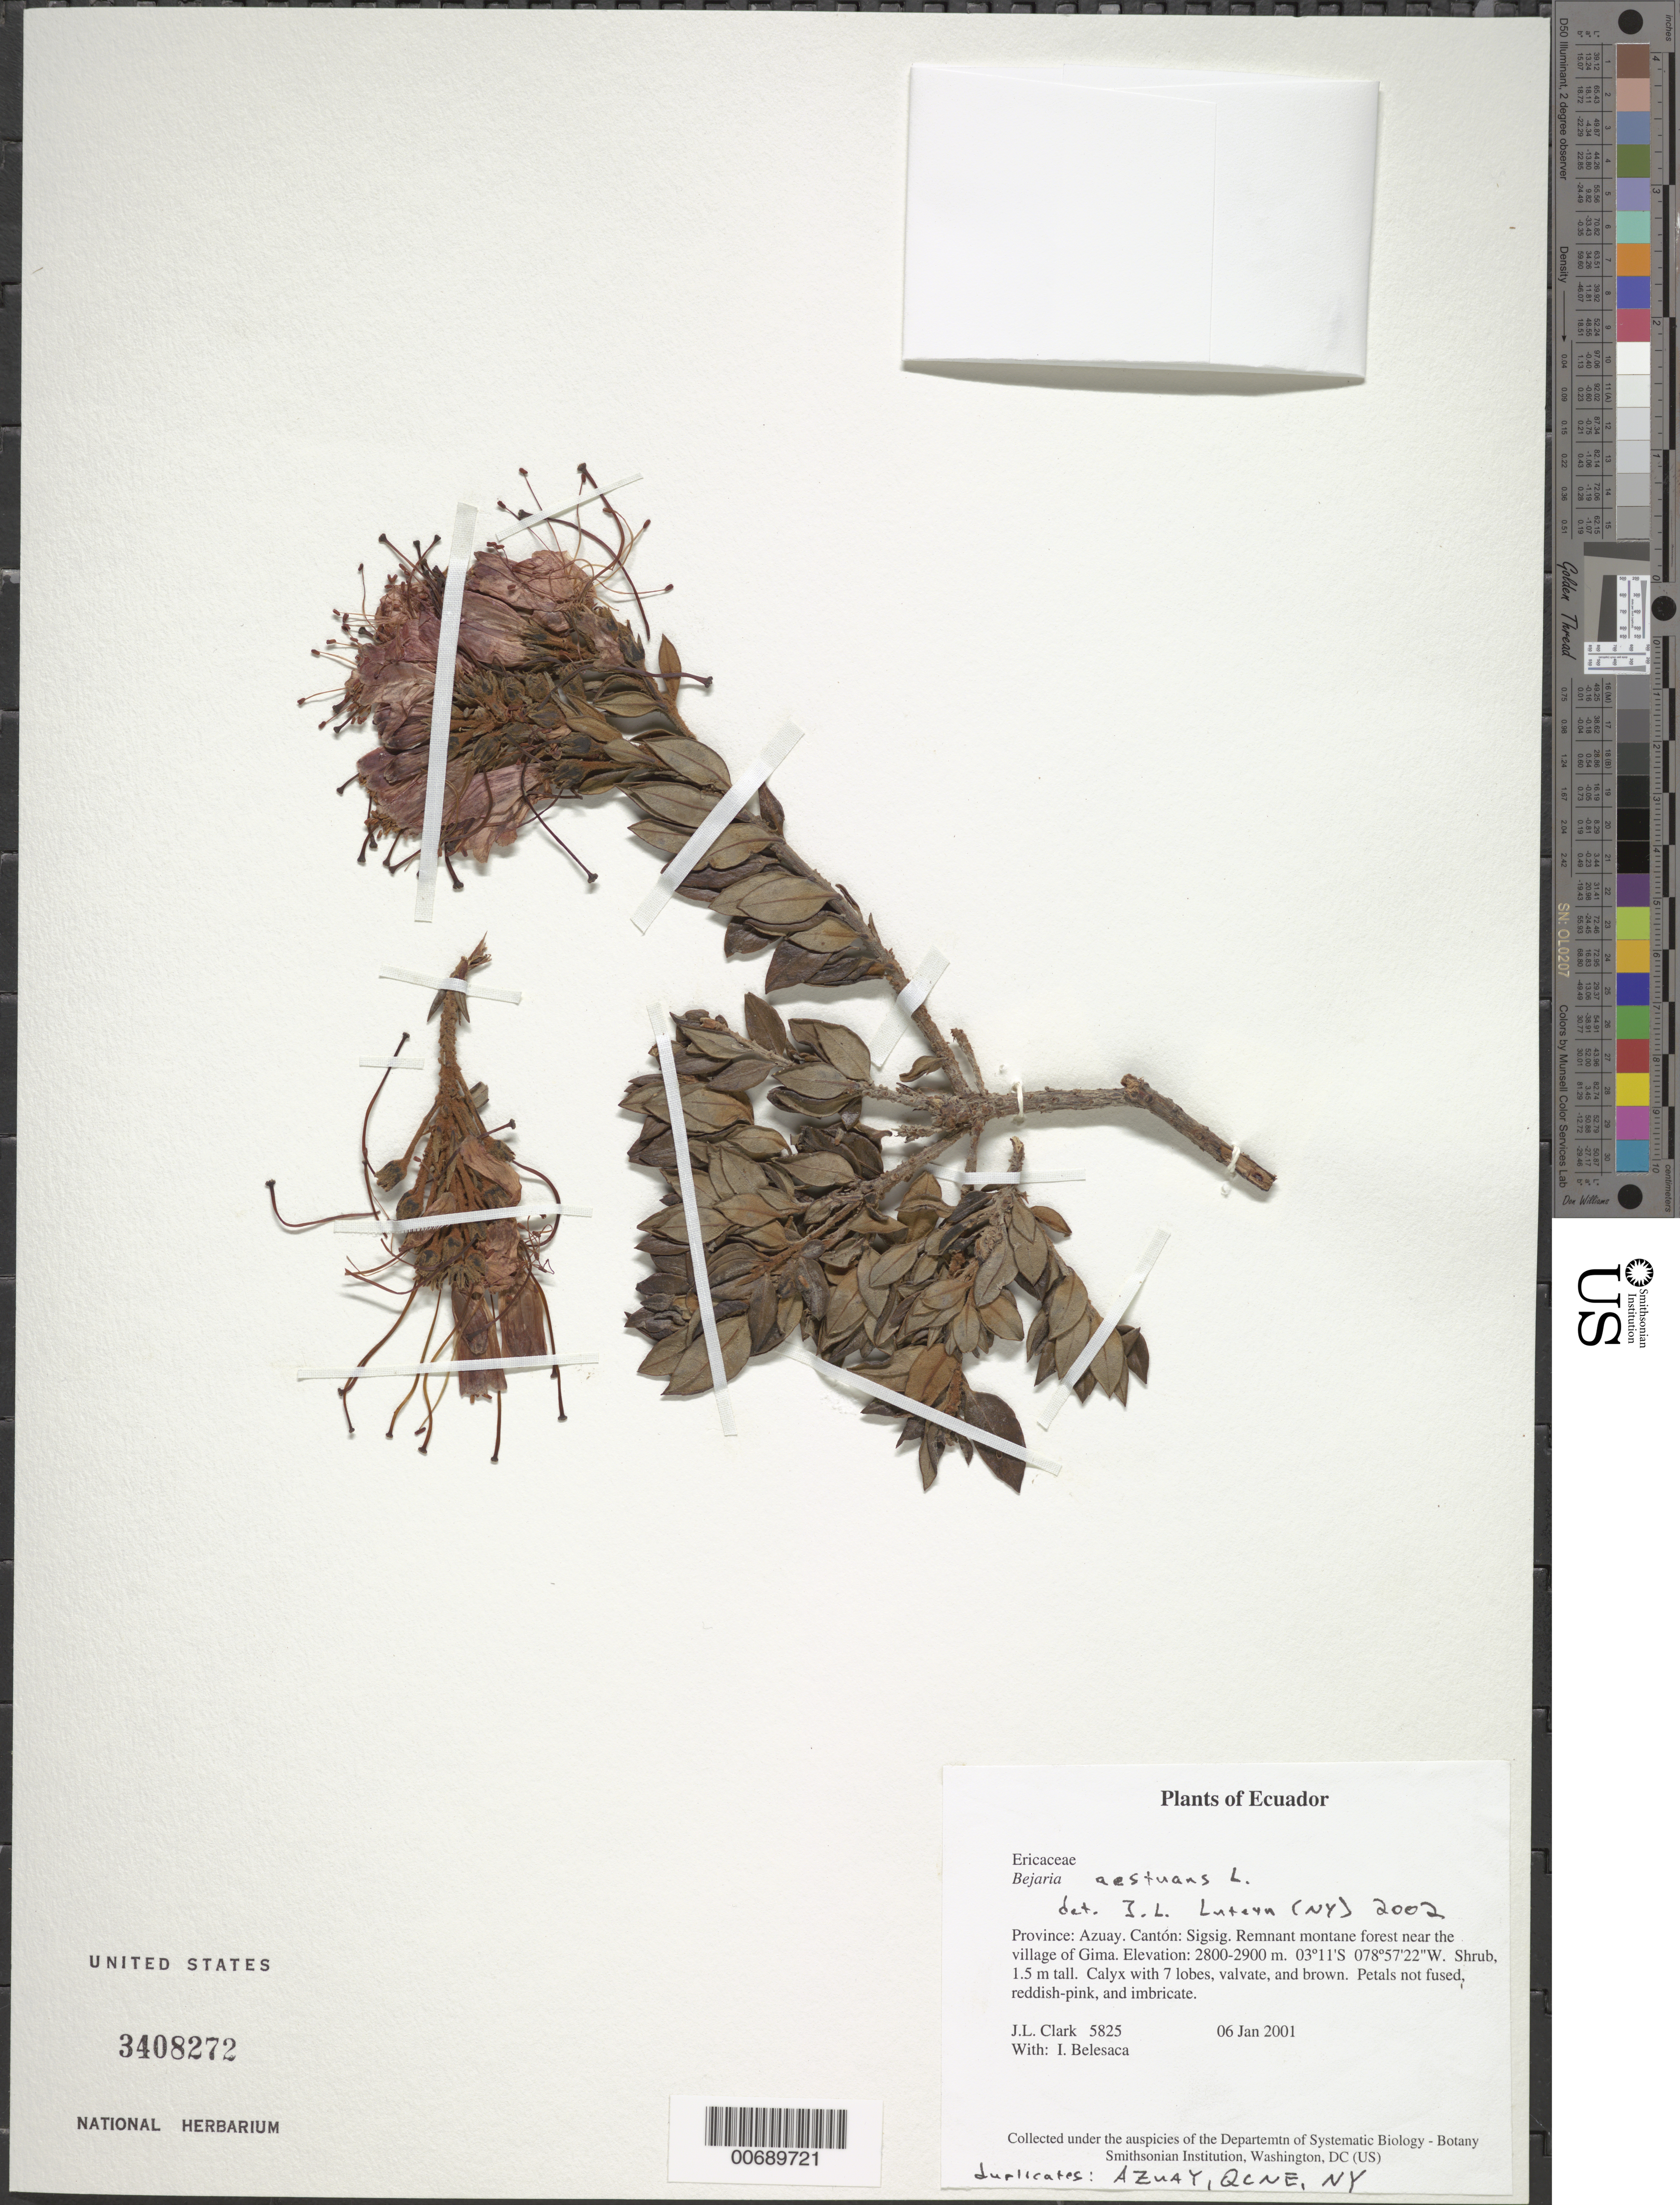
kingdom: Plantae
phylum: Tracheophyta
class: Magnoliopsida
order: Ericales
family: Ericaceae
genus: Bejaria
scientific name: Bejaria aestuans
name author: Mutis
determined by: Luteyn, J. L.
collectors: J. L. Clark & I. Belesaca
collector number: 5825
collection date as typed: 06 Jan 2001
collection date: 2001-01-06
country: Ecuador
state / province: Azuay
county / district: Sigsig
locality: Remnant Monta NE forest near the Village of Gima.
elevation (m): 2800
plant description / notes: AZUAY, NY, QCNE, US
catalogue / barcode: US 3408272